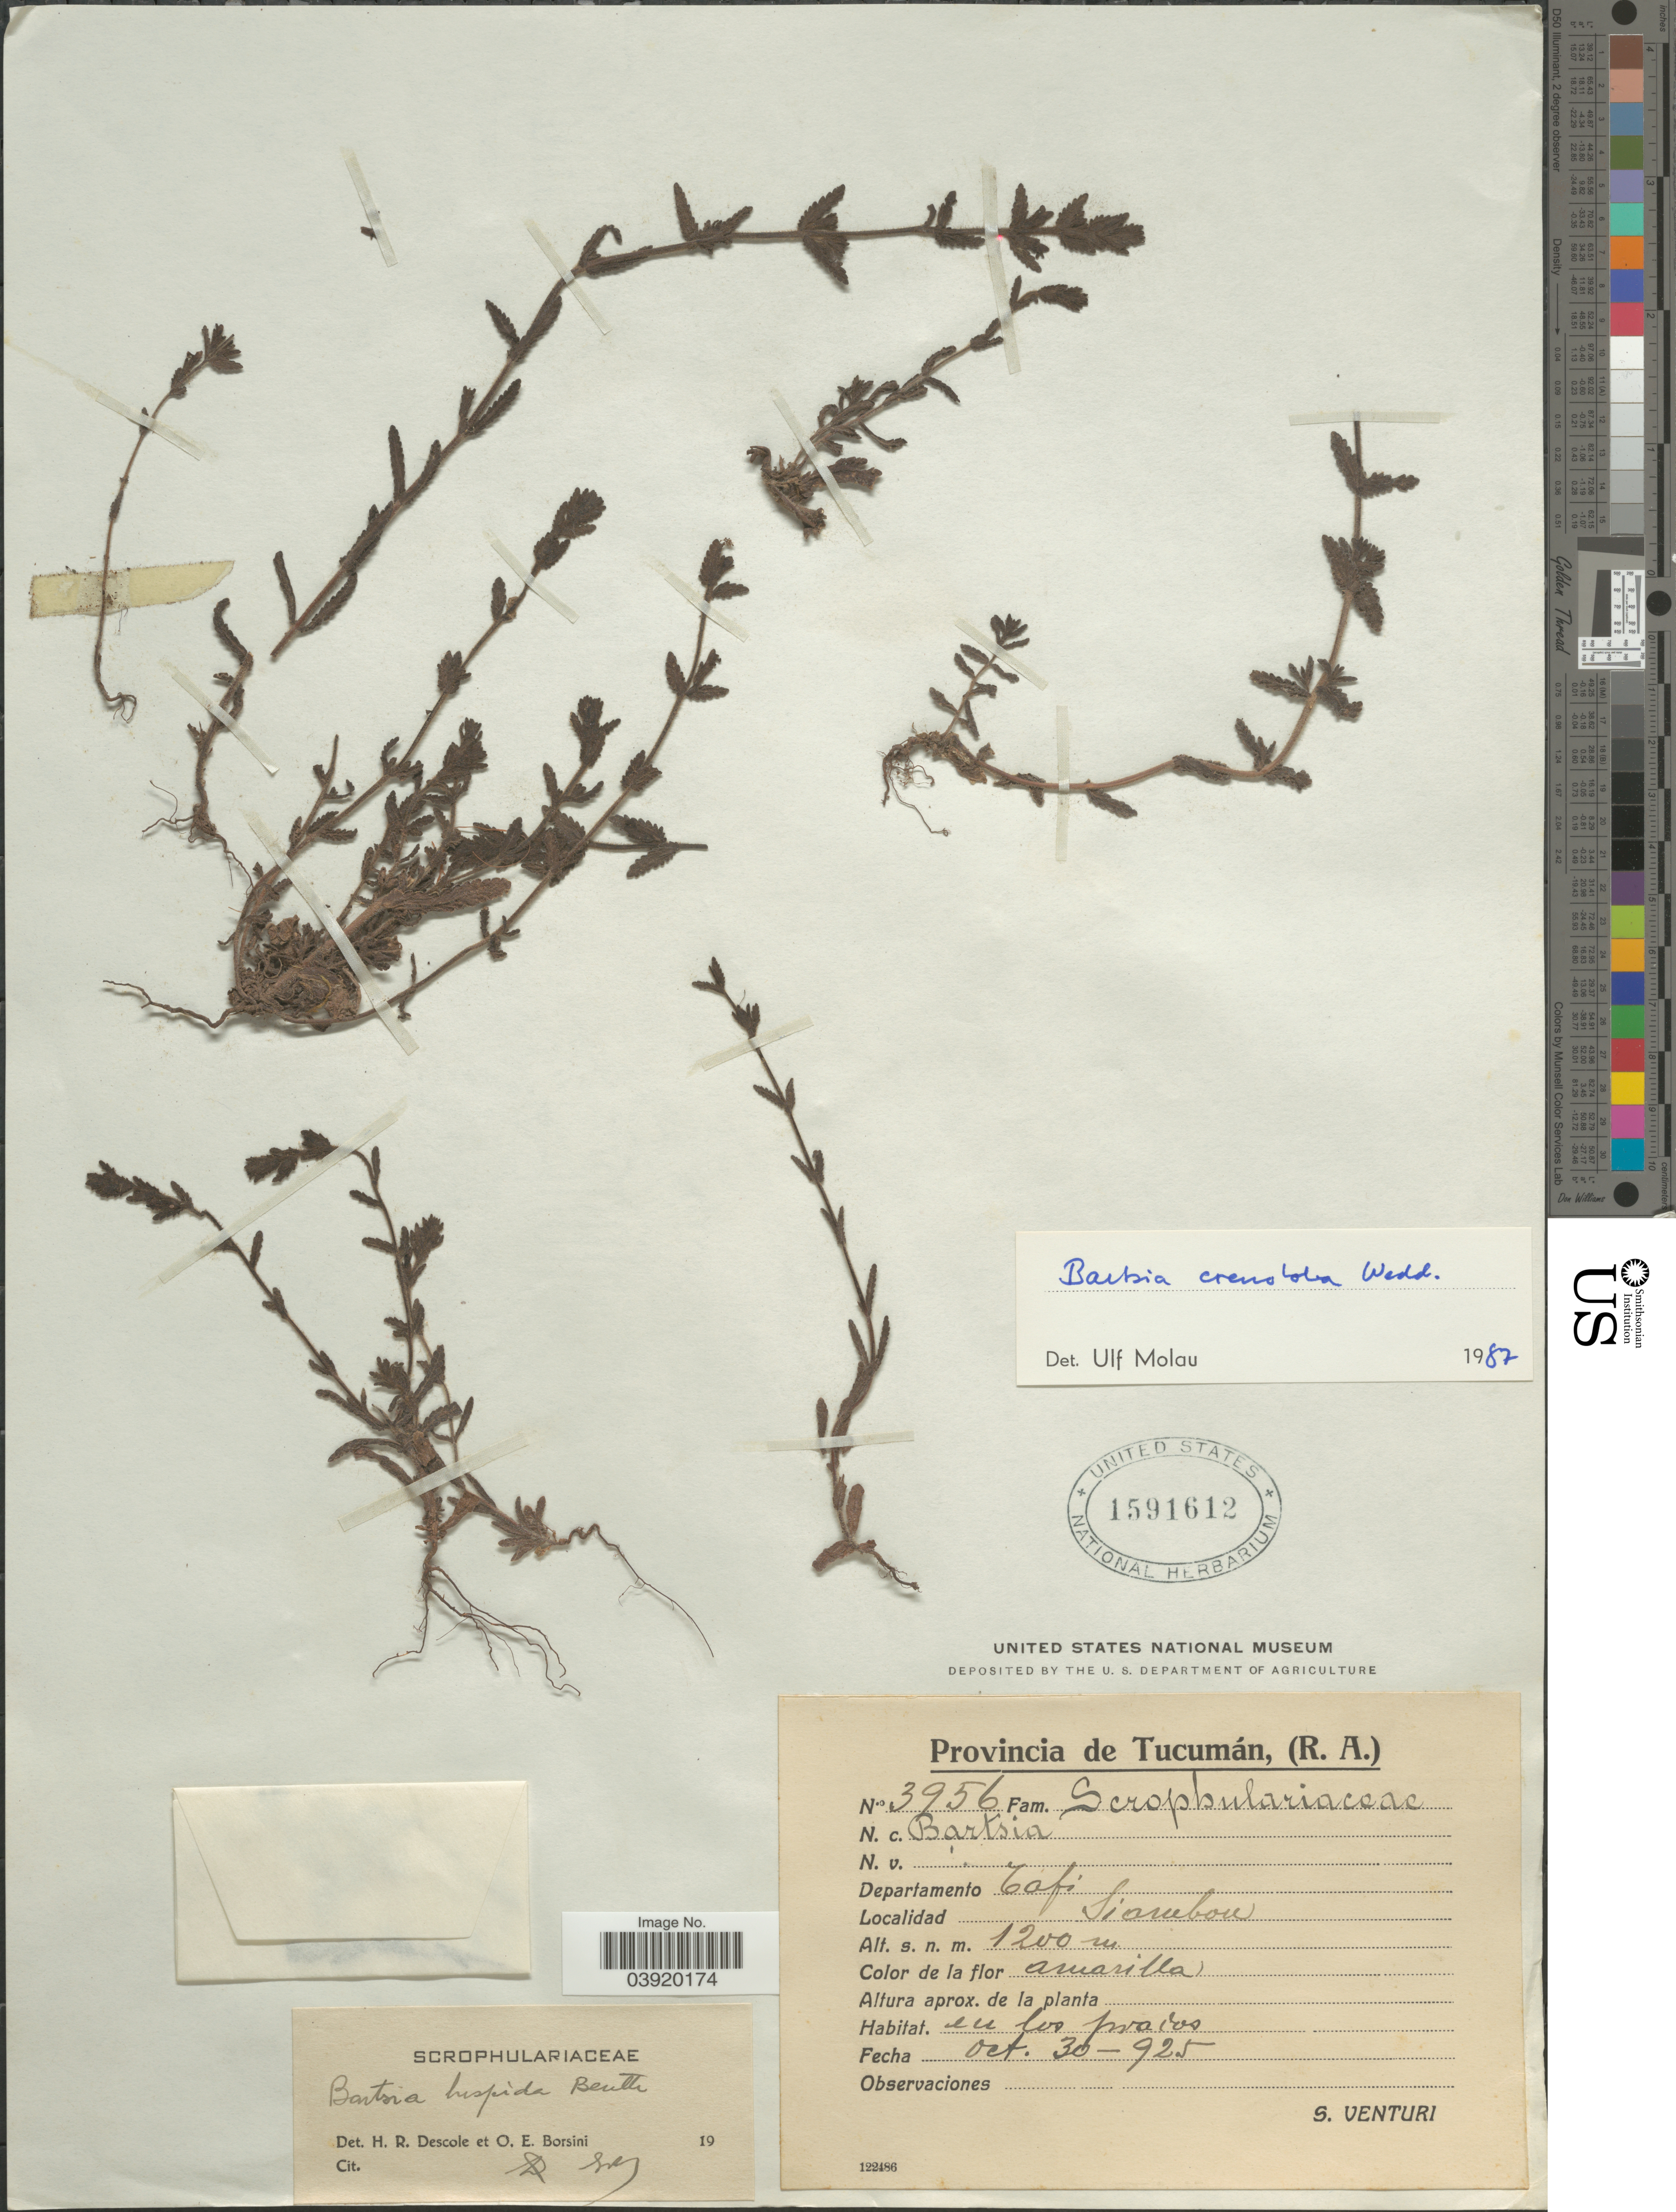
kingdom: Plantae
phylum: Tracheophyta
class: Magnoliopsida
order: Lamiales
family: Orobanchaceae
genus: Bartsia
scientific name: Bartsia crenoloba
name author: Wedd.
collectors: S. Venturi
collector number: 3956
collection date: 1925-10-30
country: Argentina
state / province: Tucuman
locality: Departamento Tafi. Siambon.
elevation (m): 1200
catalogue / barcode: US 1591612